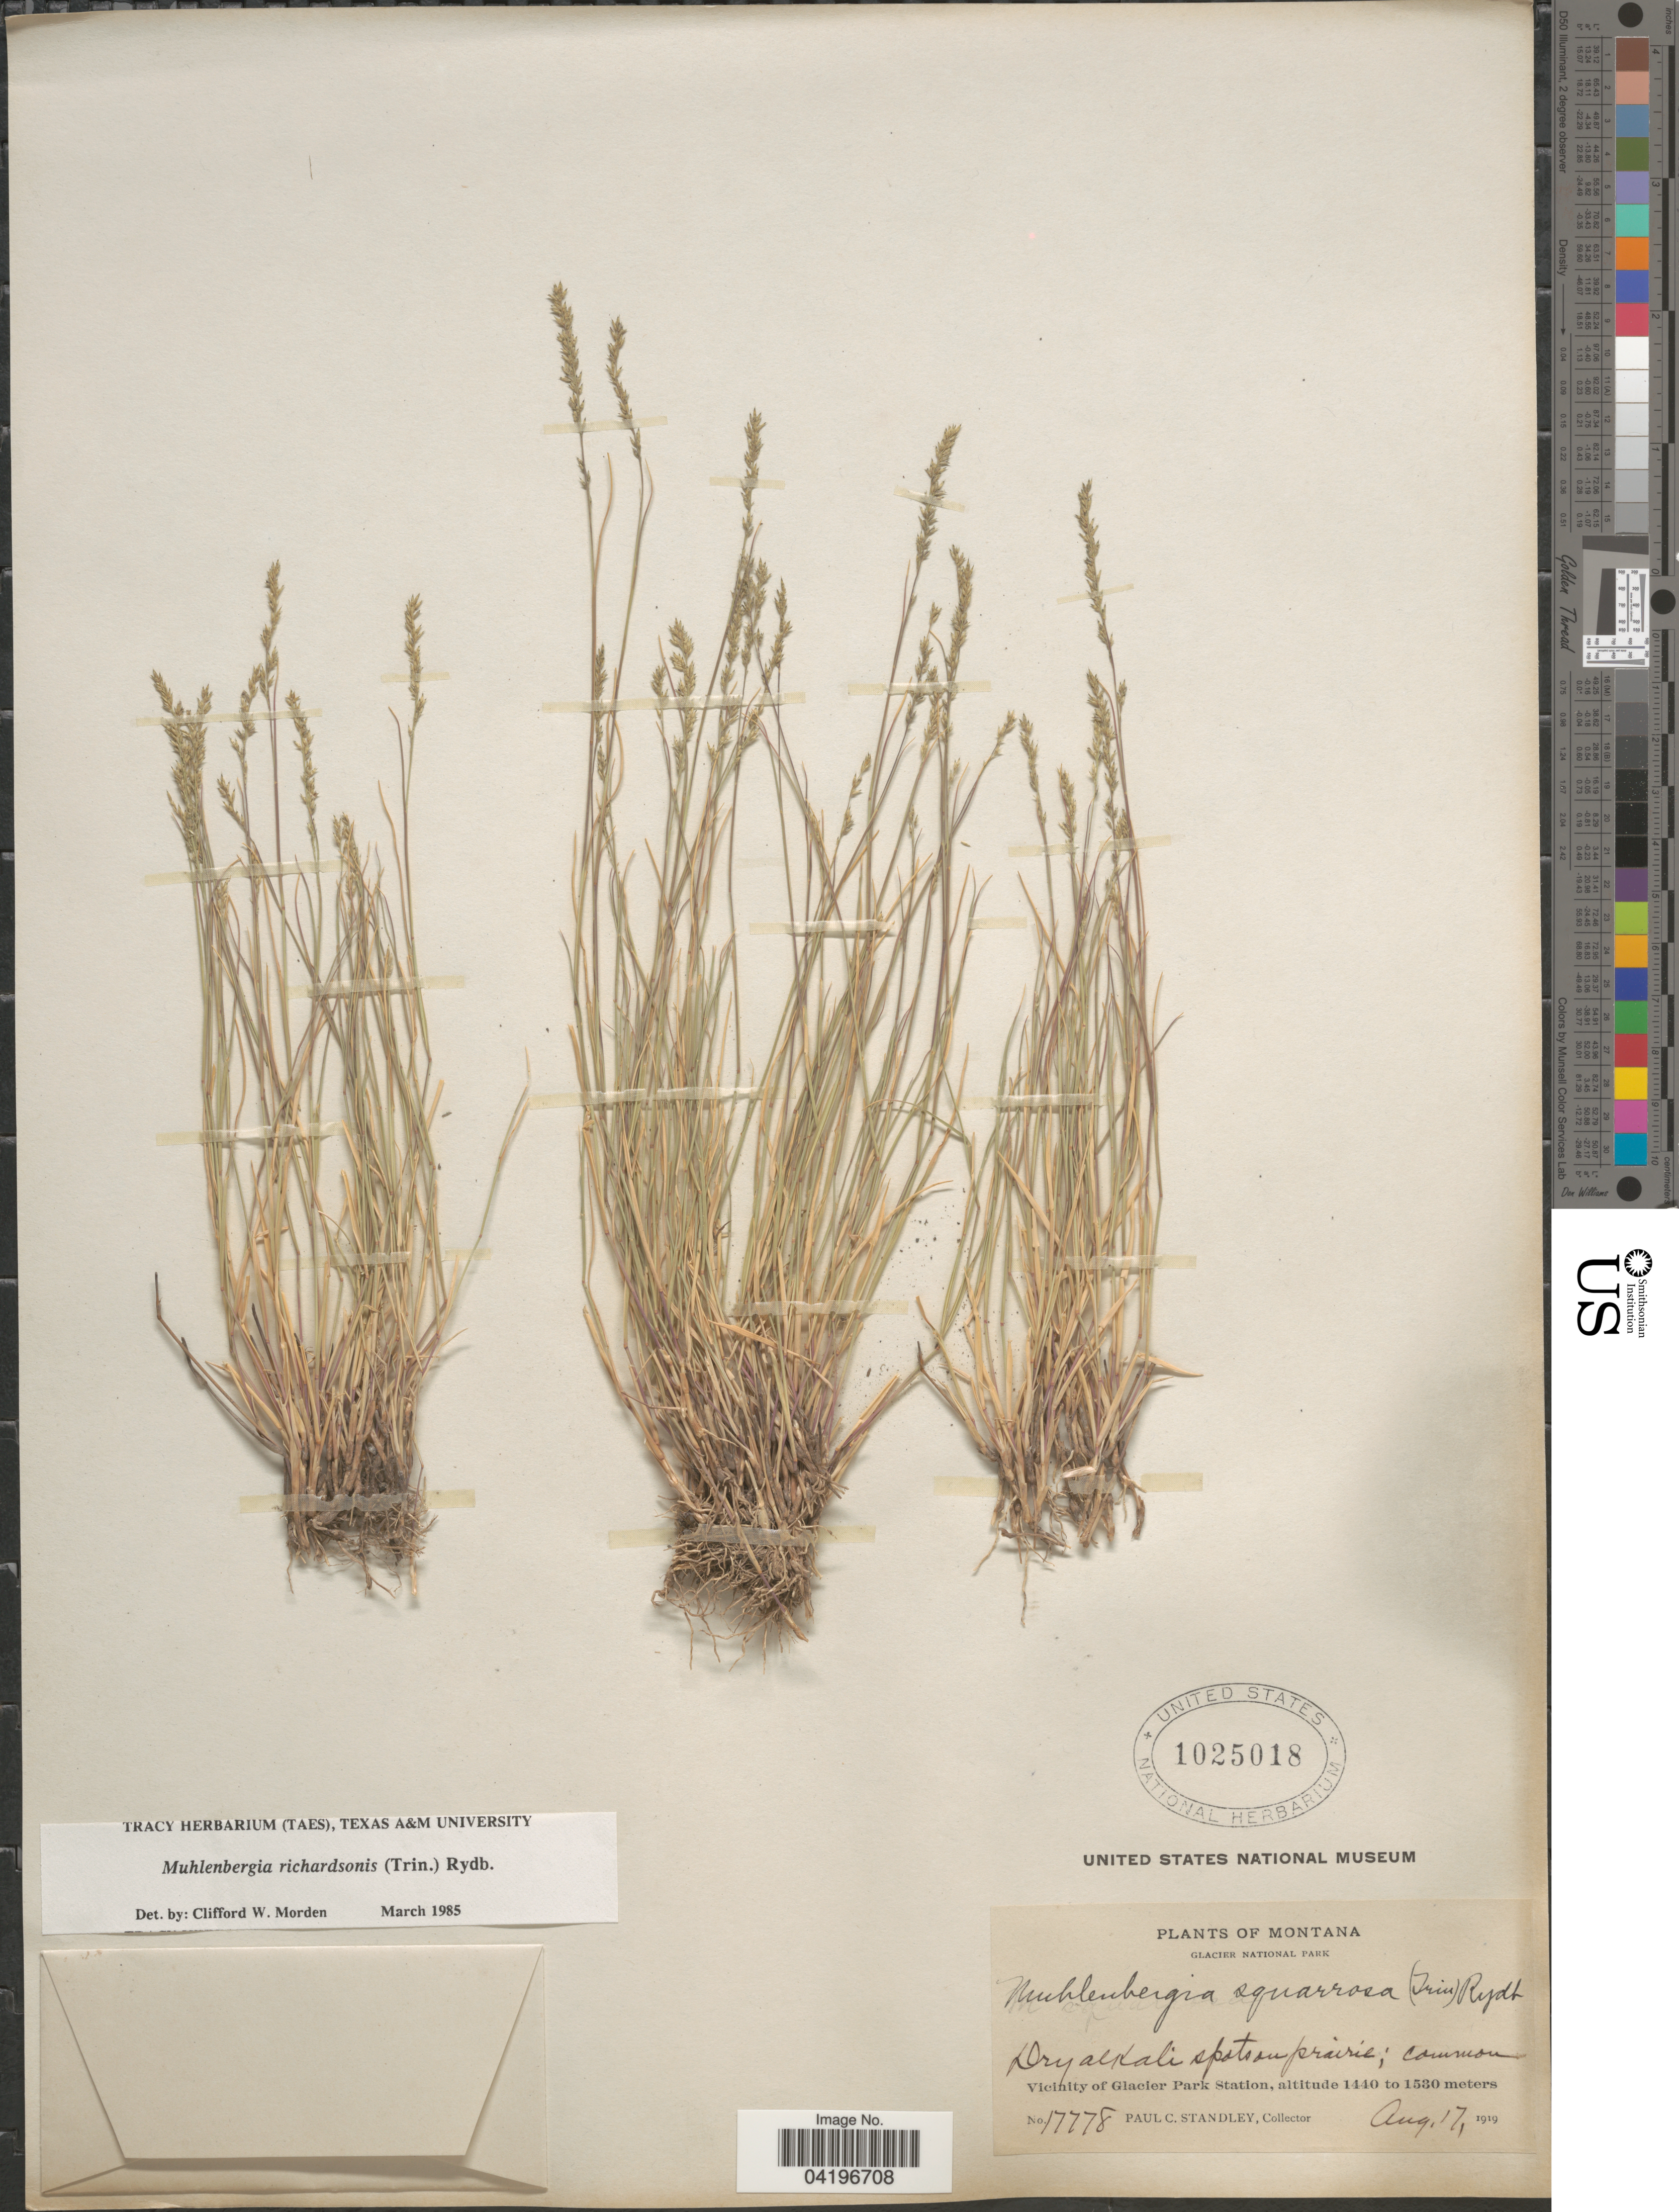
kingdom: Plantae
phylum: Tracheophyta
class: Liliopsida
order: Poales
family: Poaceae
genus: Muhlenbergia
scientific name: Muhlenbergia richardsonis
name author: (Trin.) Rydb.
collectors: P. C. Standley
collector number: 17778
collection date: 1919-08-17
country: United States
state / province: Montana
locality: Glacier National Park. Vicinity of Glacier Park Station.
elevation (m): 1440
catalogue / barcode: US 1025018